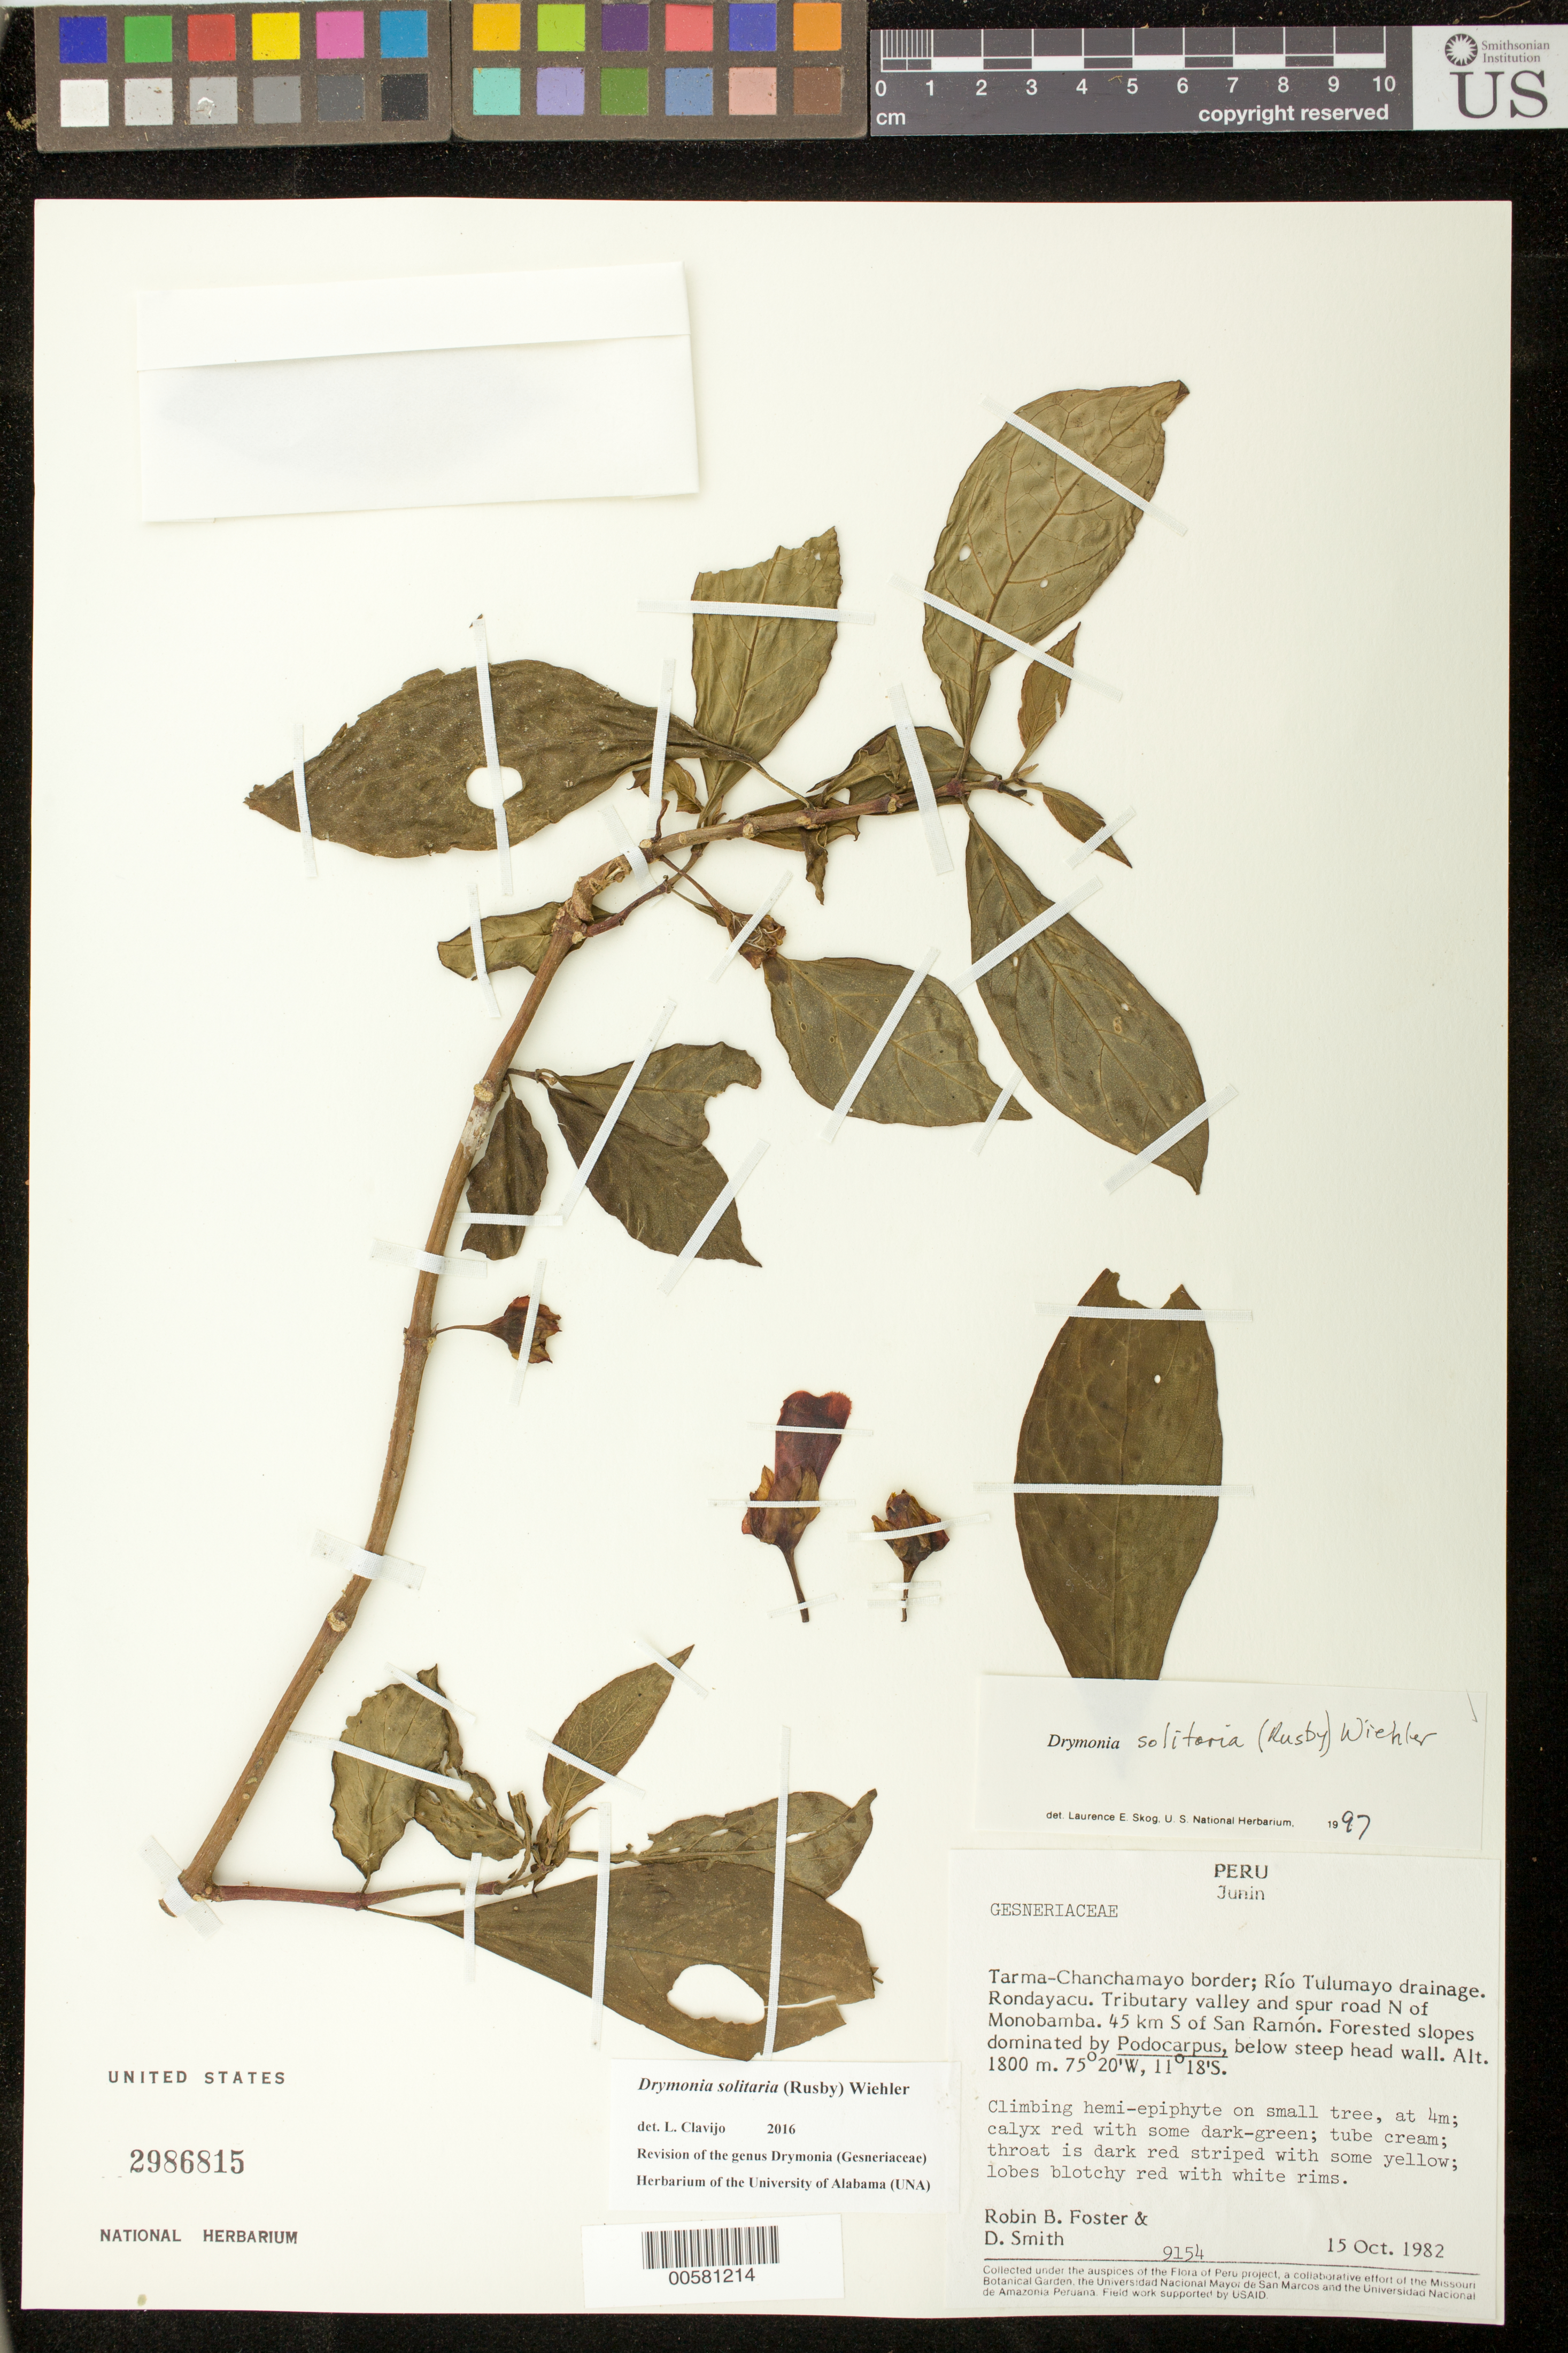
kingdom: Plantae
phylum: Tracheophyta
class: Magnoliopsida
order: Lamiales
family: Gesneriaceae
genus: Drymonia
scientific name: Drymonia solitaria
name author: (Rusby) Wiehler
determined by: Clark, J. L., (SEL), The Marie Selby Botanical Garden (UNITED STATES)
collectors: R. B. Foster & D. Smith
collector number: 9154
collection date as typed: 15 Oct 1982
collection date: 1982-10-15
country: Peru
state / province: Junín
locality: Tarma-Chanchamayo border; Río Tulumayo drainage. Rondayacu, tributary valley and spur road N of Monobamba, 45 km S of San Ramón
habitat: Forested slopes dominated by Podocarpus, below steep head wall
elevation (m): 1800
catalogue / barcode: US 2986815